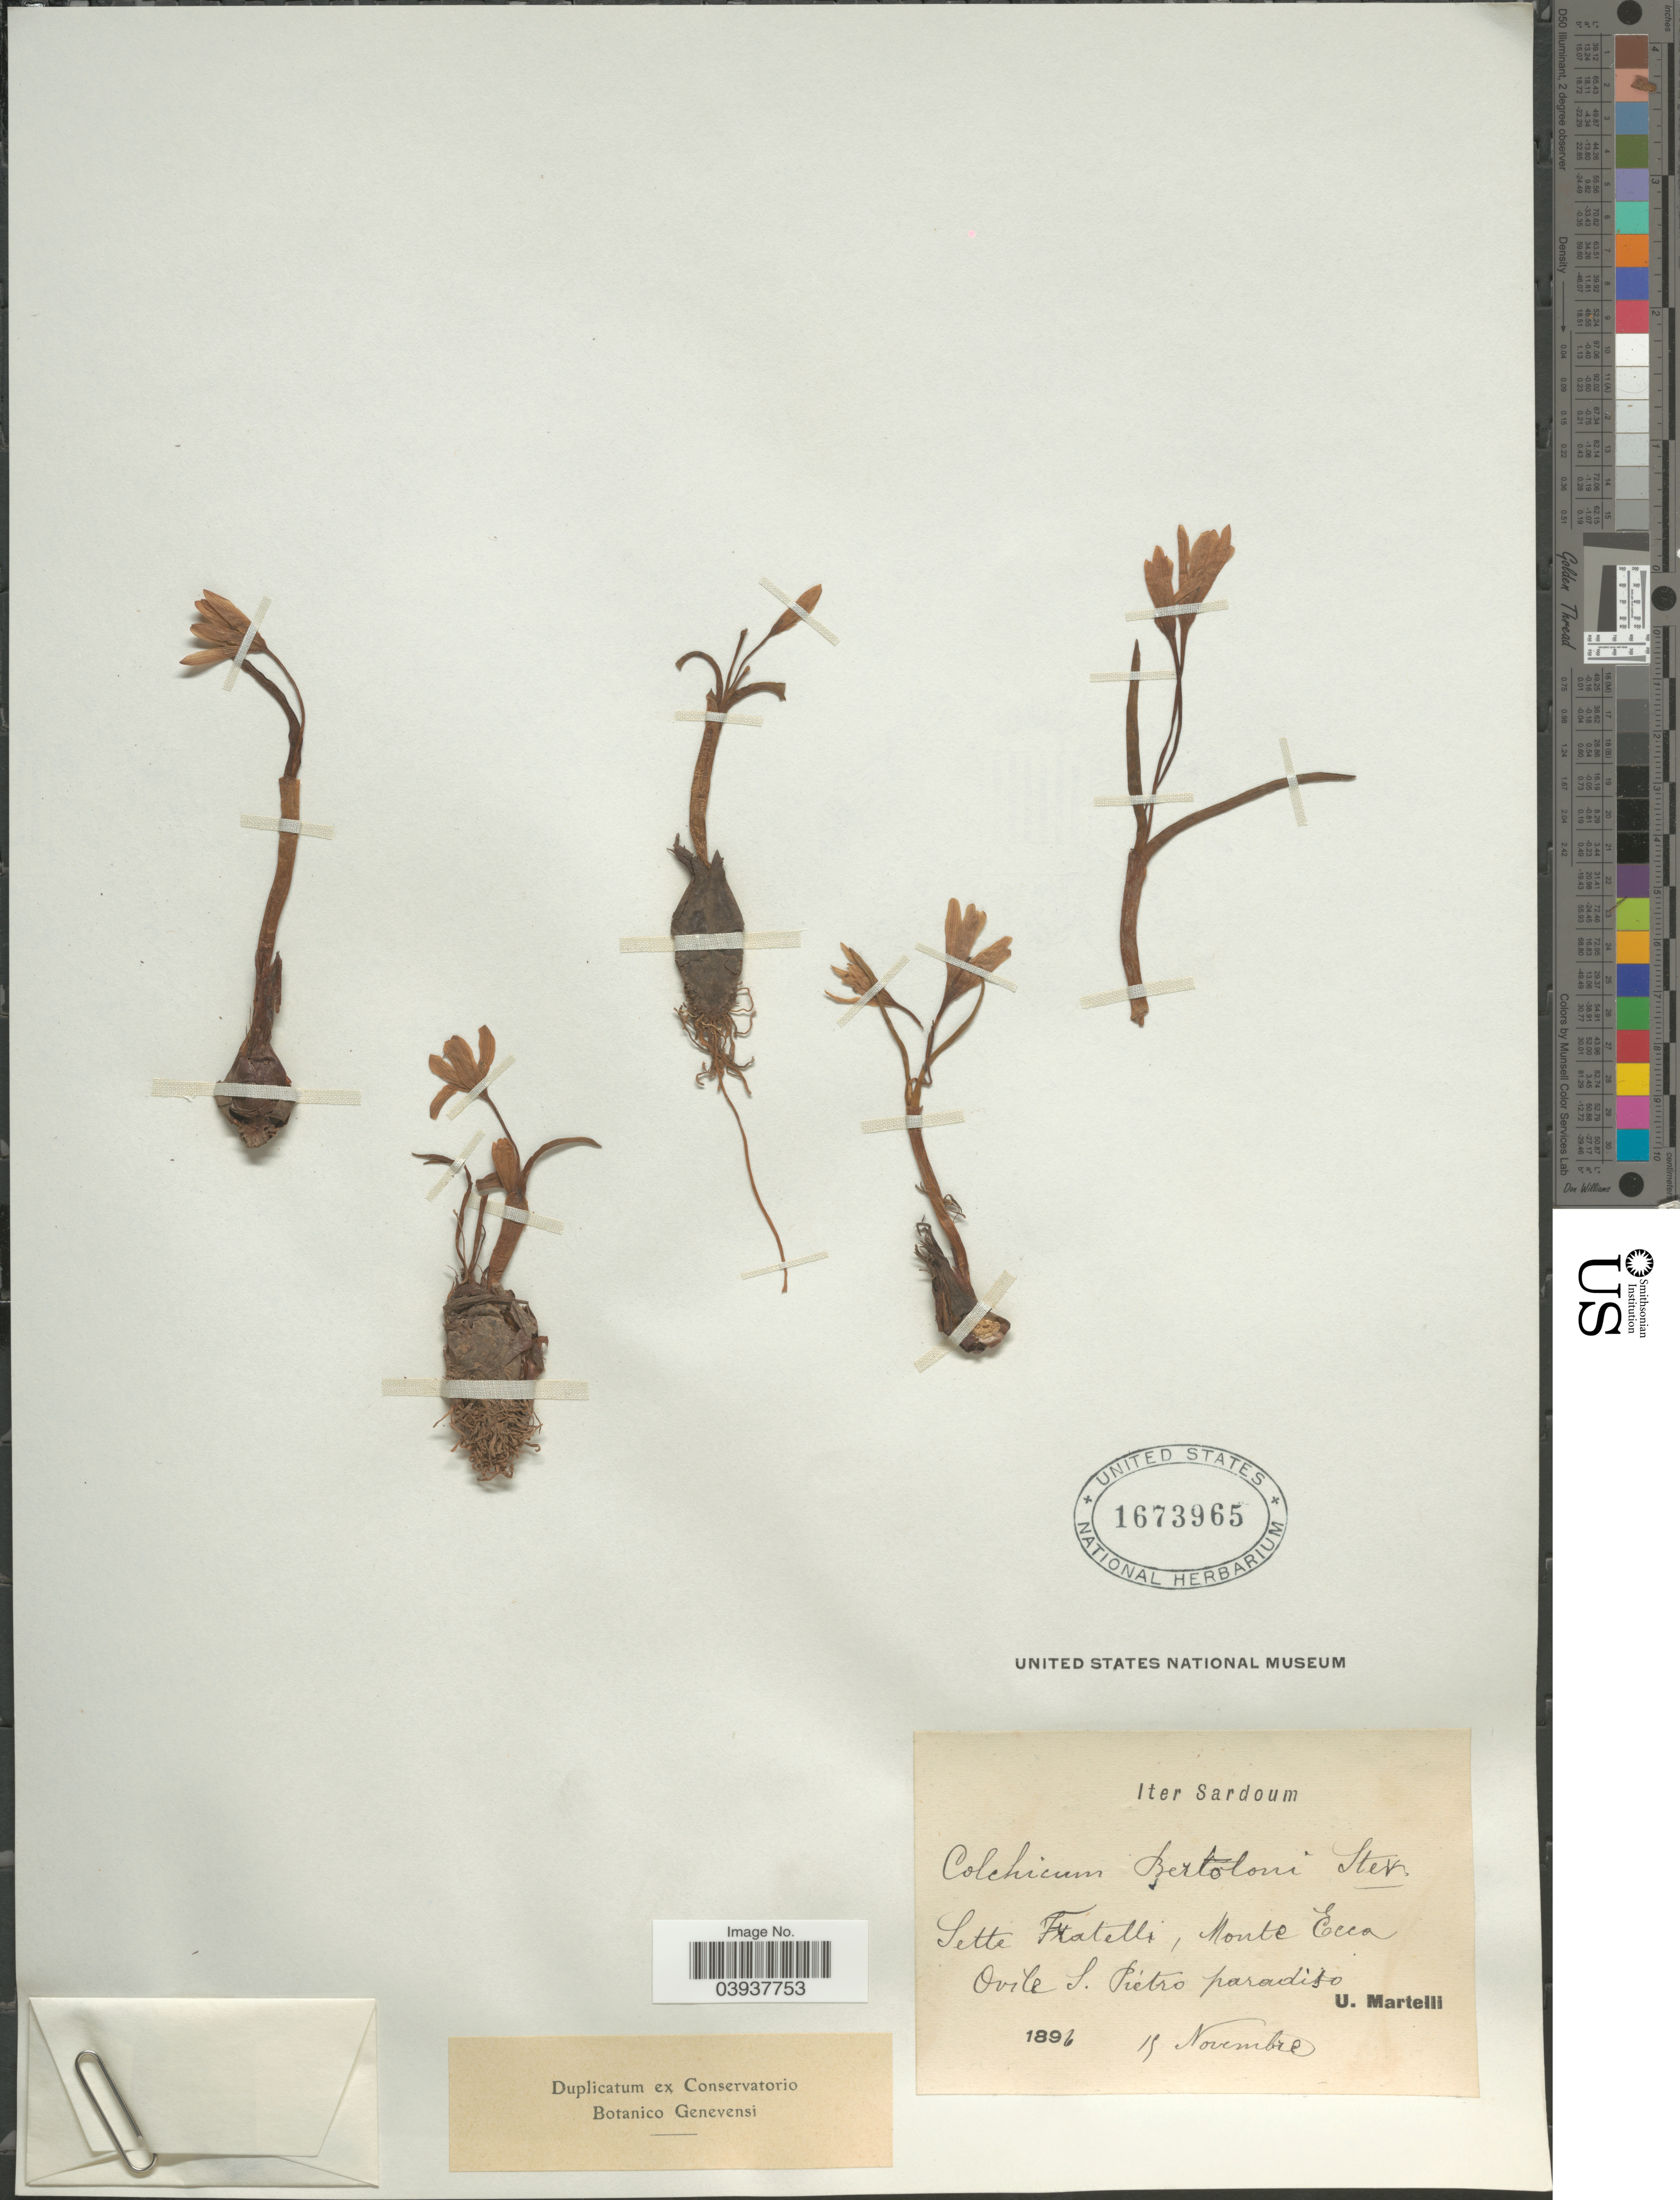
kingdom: Plantae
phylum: Tracheophyta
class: Liliopsida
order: Liliales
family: Colchicaceae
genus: Colchicum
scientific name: Colchicum bertolonii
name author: Steven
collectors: U. Martelli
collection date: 1896-11-15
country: Italy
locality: Iter Sardoum. Sette Fratelli, Monte Ecca Ovile S. Pietro paradiso.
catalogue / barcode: US 1673965